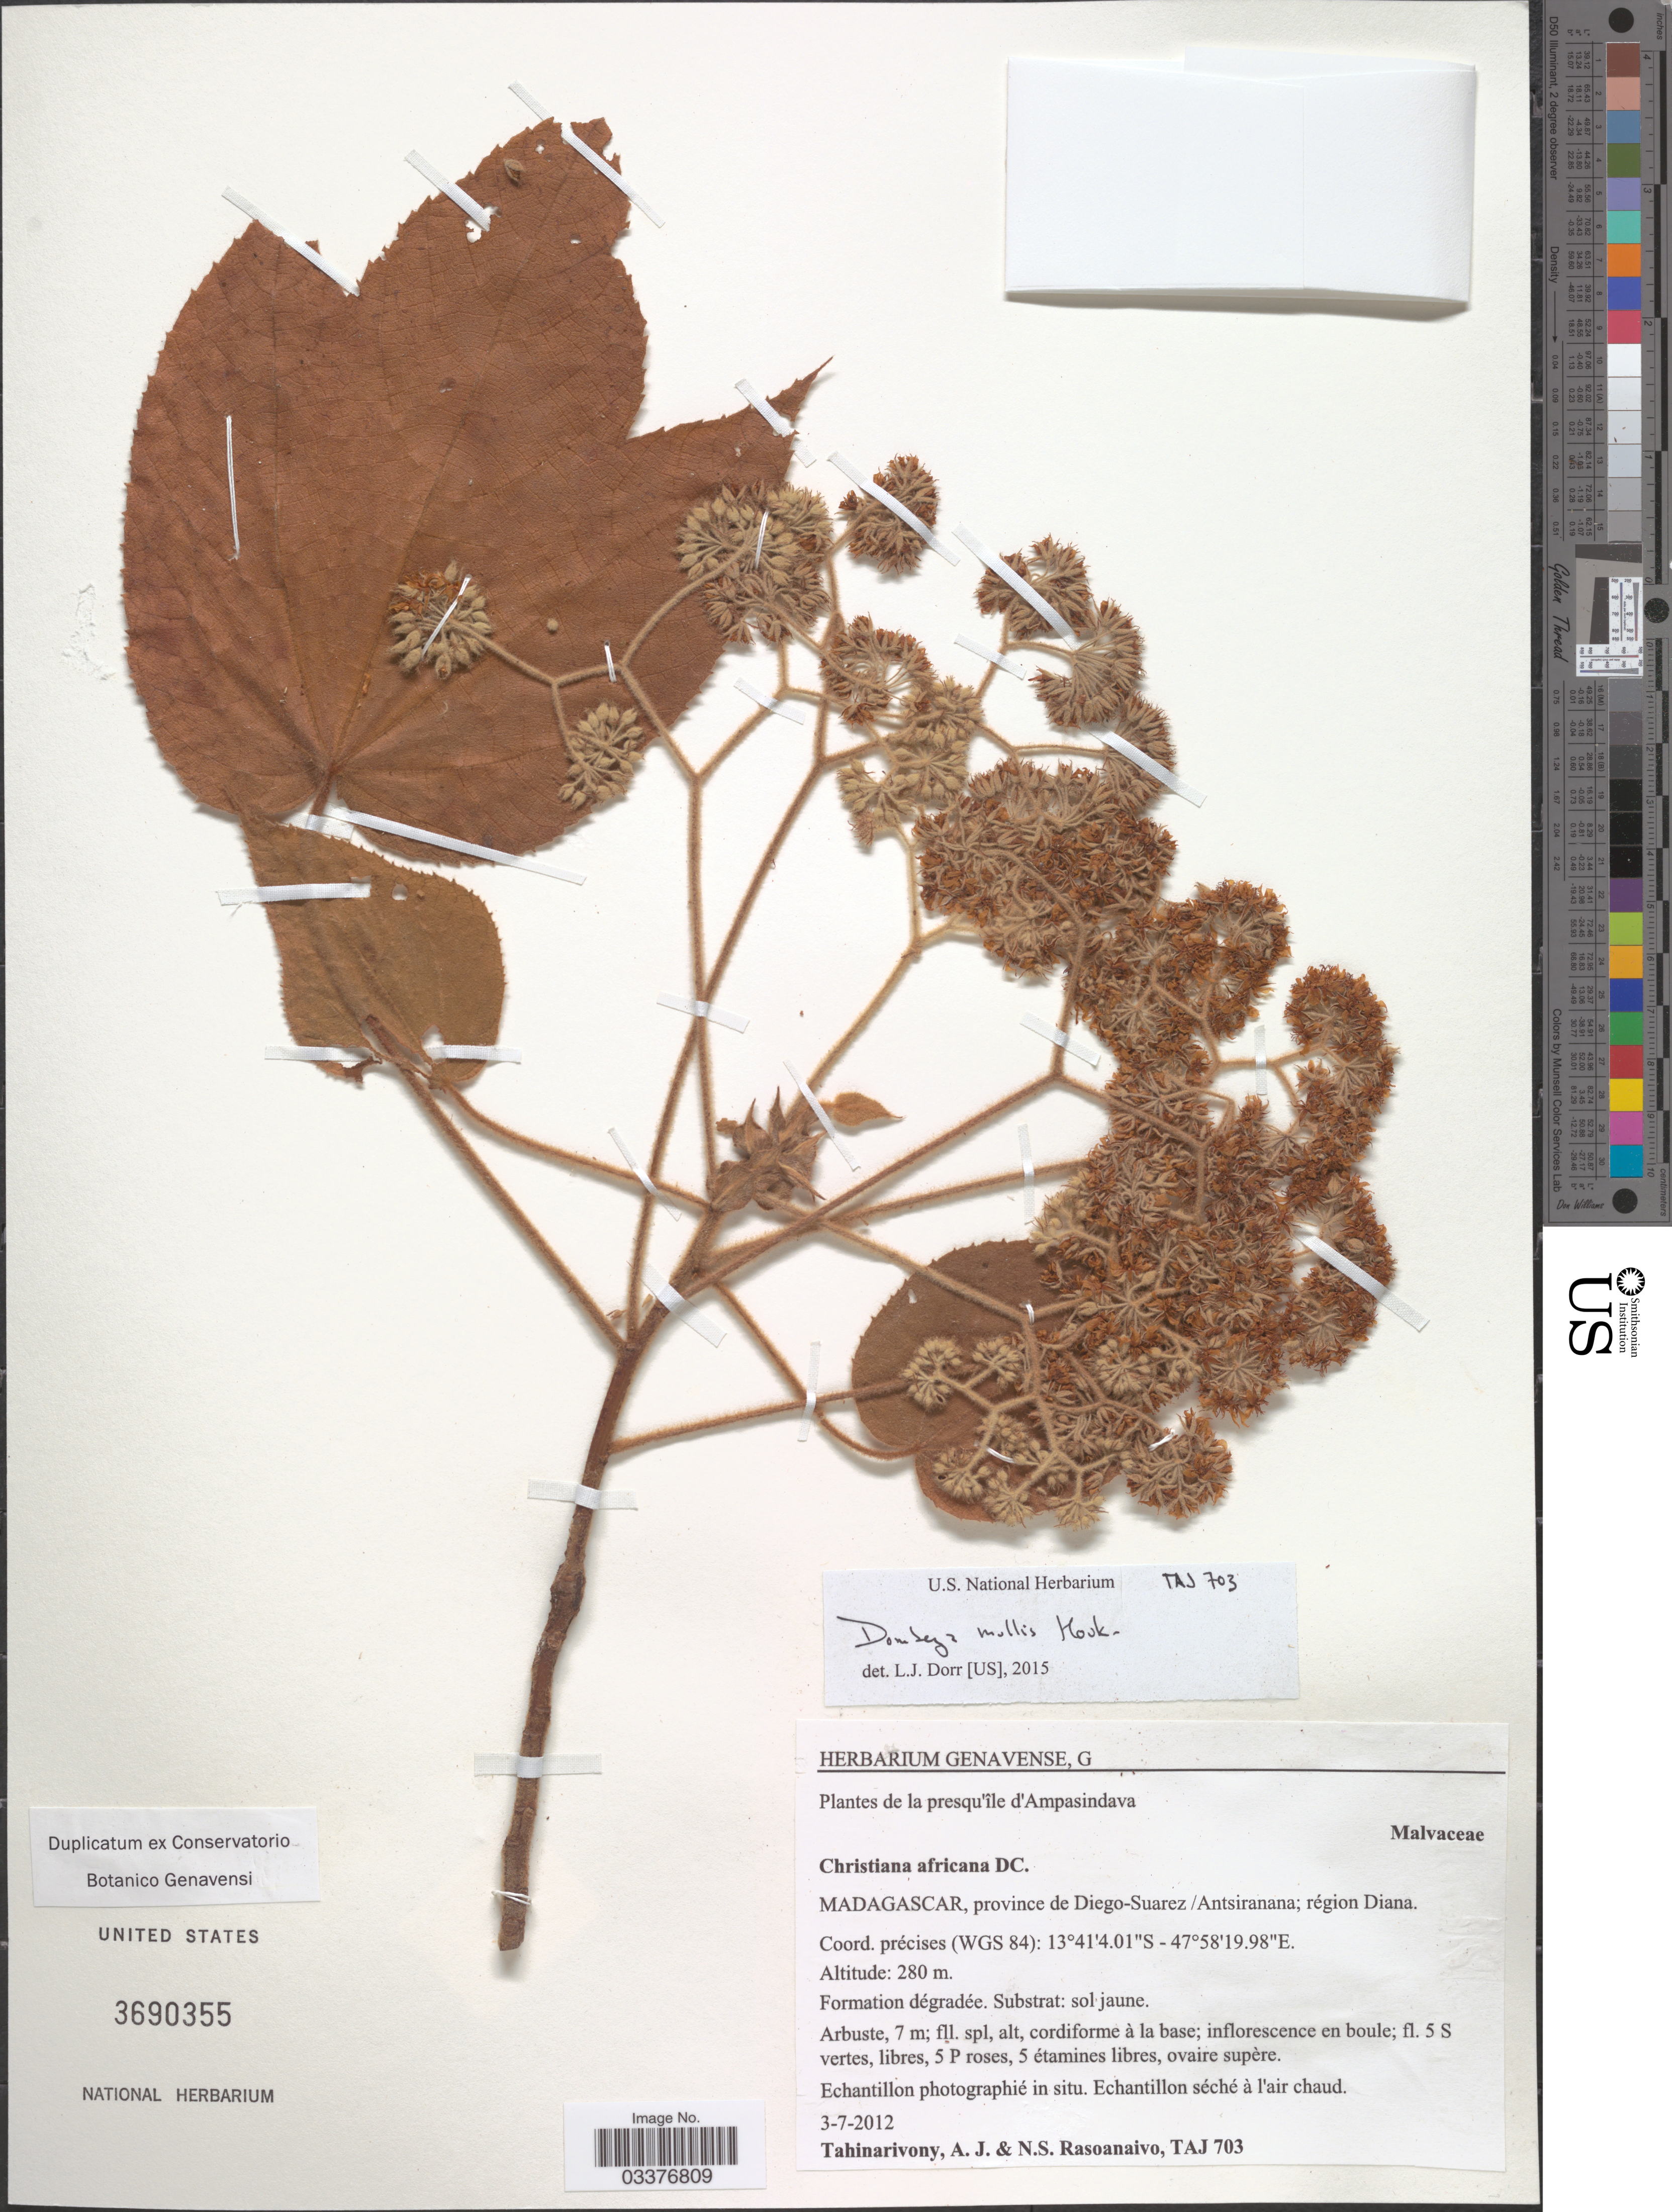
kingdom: Plantae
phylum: Tracheophyta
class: Magnoliopsida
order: Malvales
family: Malvaceae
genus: Dombeya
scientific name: Dombeya mollis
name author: Hook.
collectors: A. Tahinarivony & N. Rasoanaivo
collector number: TAJ703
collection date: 2012-07-03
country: Madagascar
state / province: Diana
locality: Province de Diego-Suarez/Antsiranana; région Diana. Coord. précises (WGS 84)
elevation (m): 280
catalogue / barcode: US 3690355